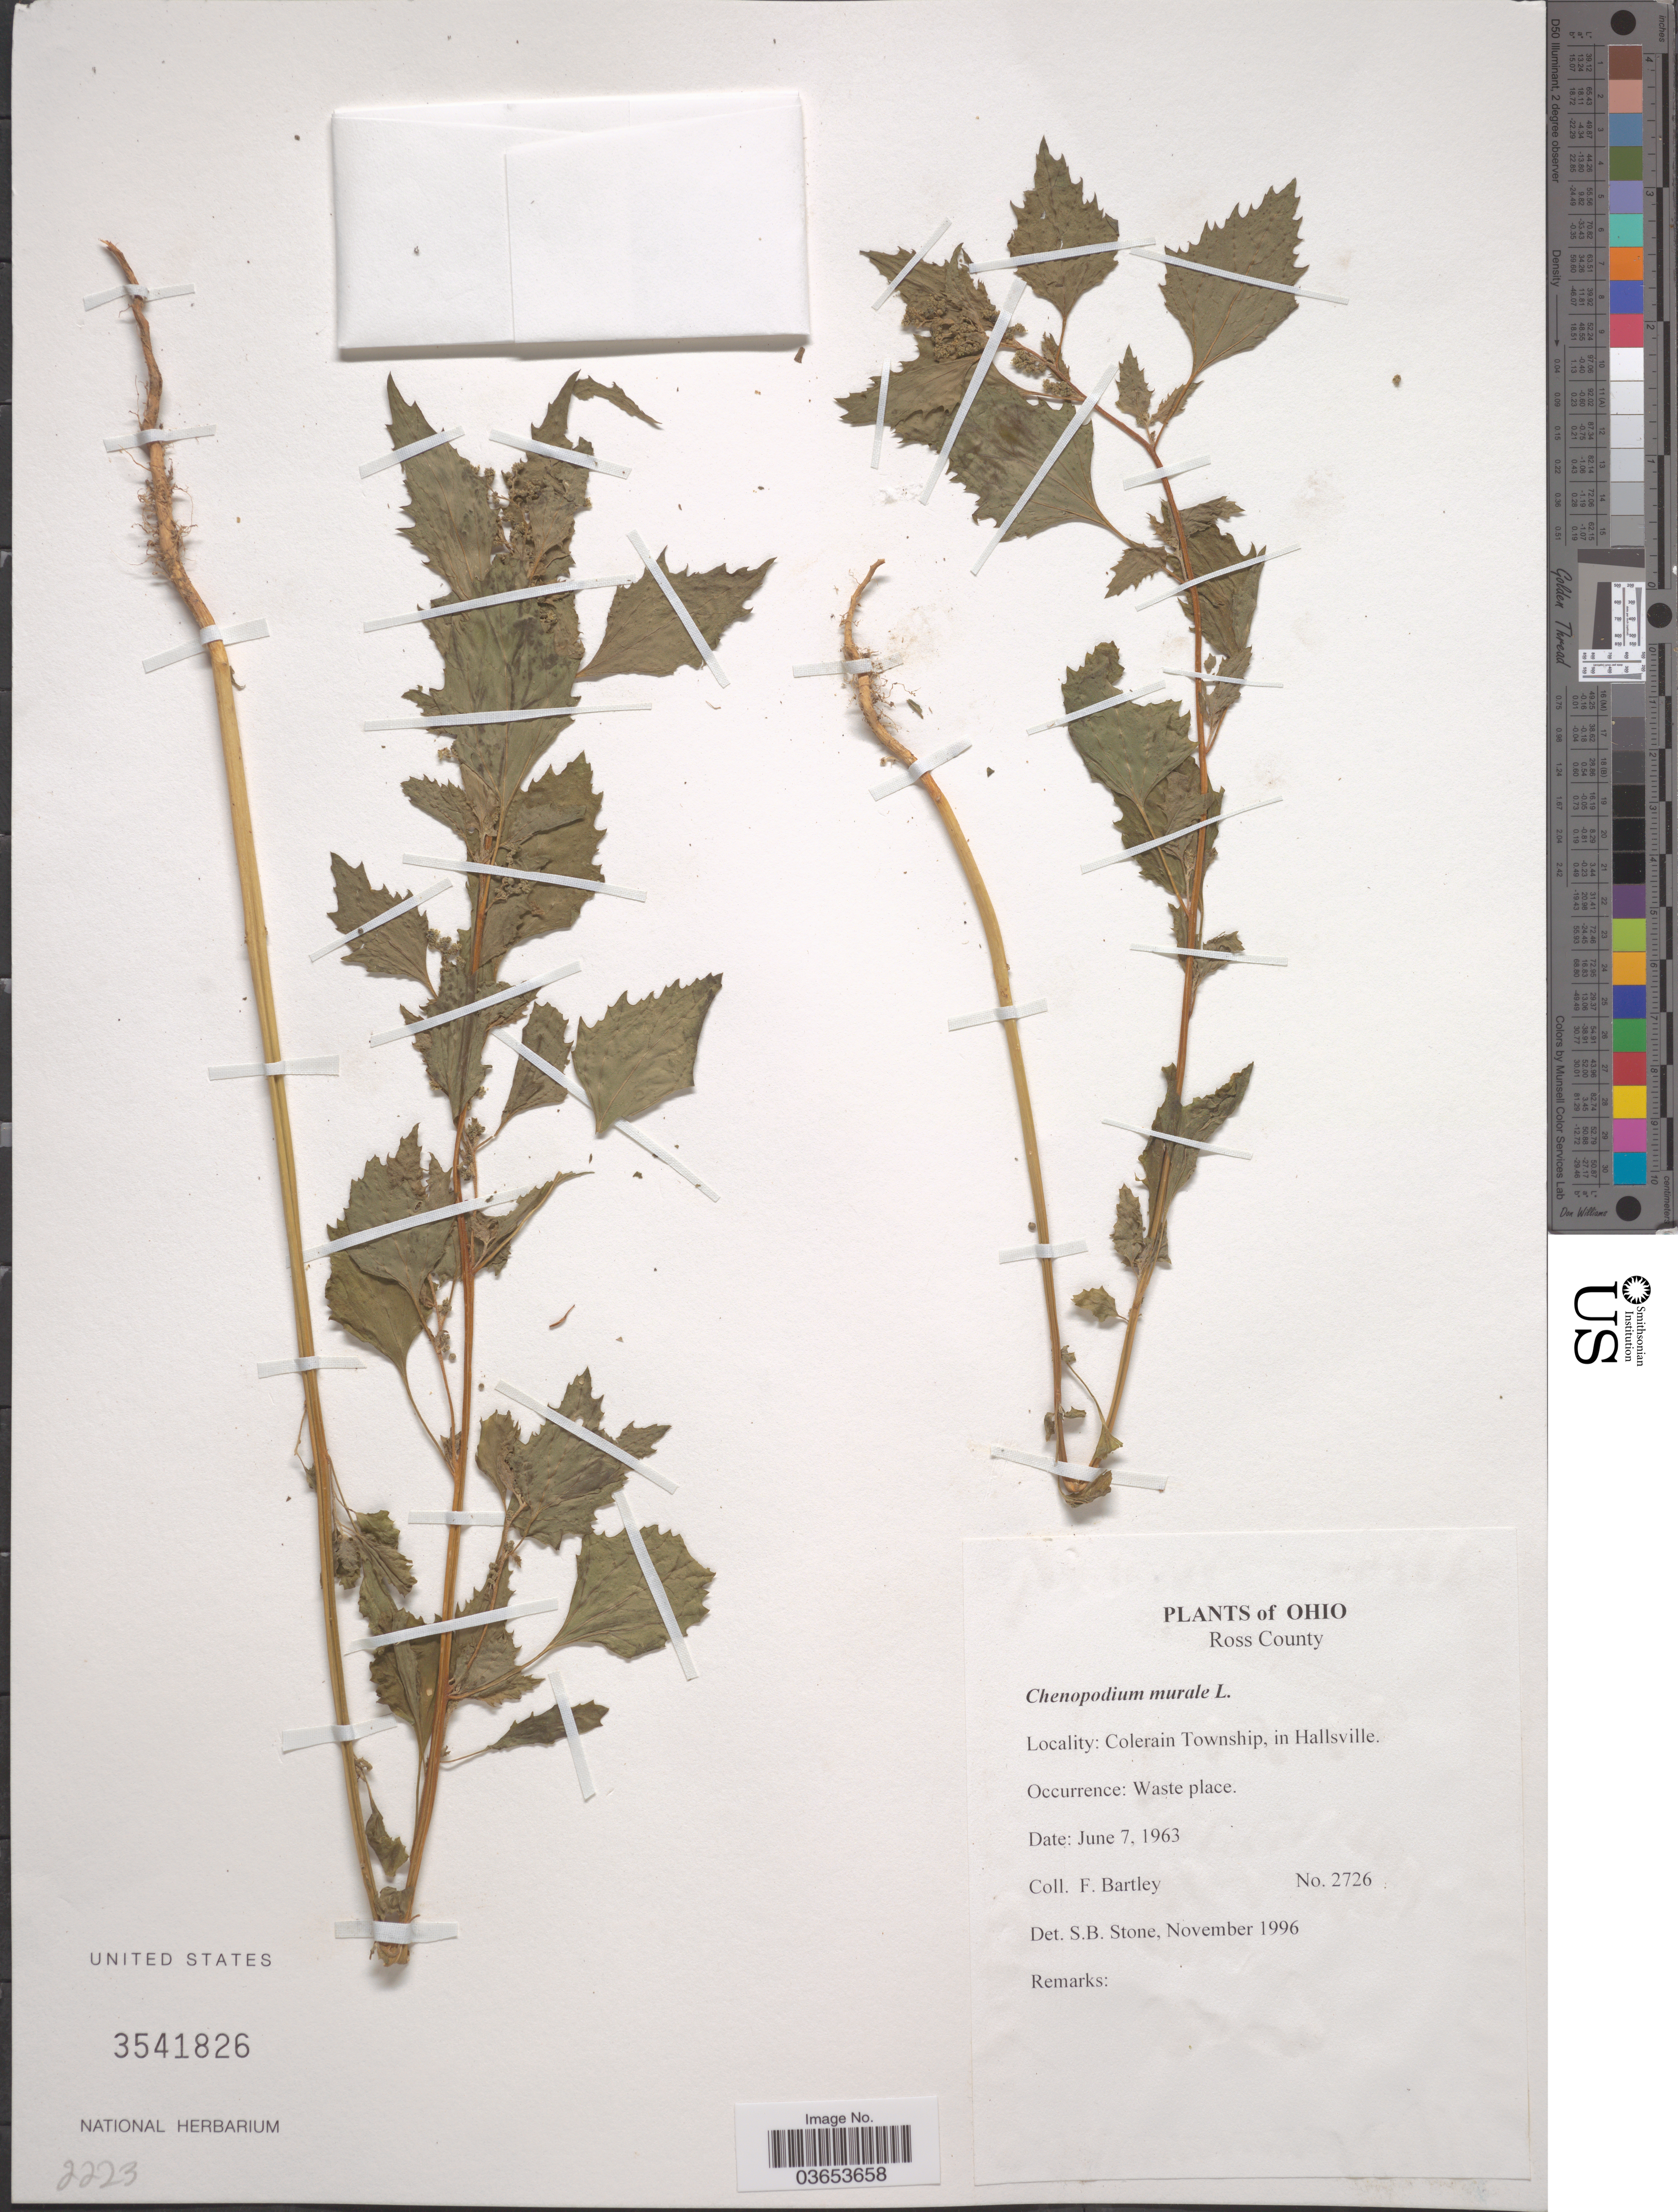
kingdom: Plantae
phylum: Tracheophyta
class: Magnoliopsida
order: Caryophyllales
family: Amaranthaceae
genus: Chenopodium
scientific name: Chenopodium murale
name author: L.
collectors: F. Bartley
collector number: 2726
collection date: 1963-06-07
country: United States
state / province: Ohio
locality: Ross County. Colerain Township, in Hallsville.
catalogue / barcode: US 3541826